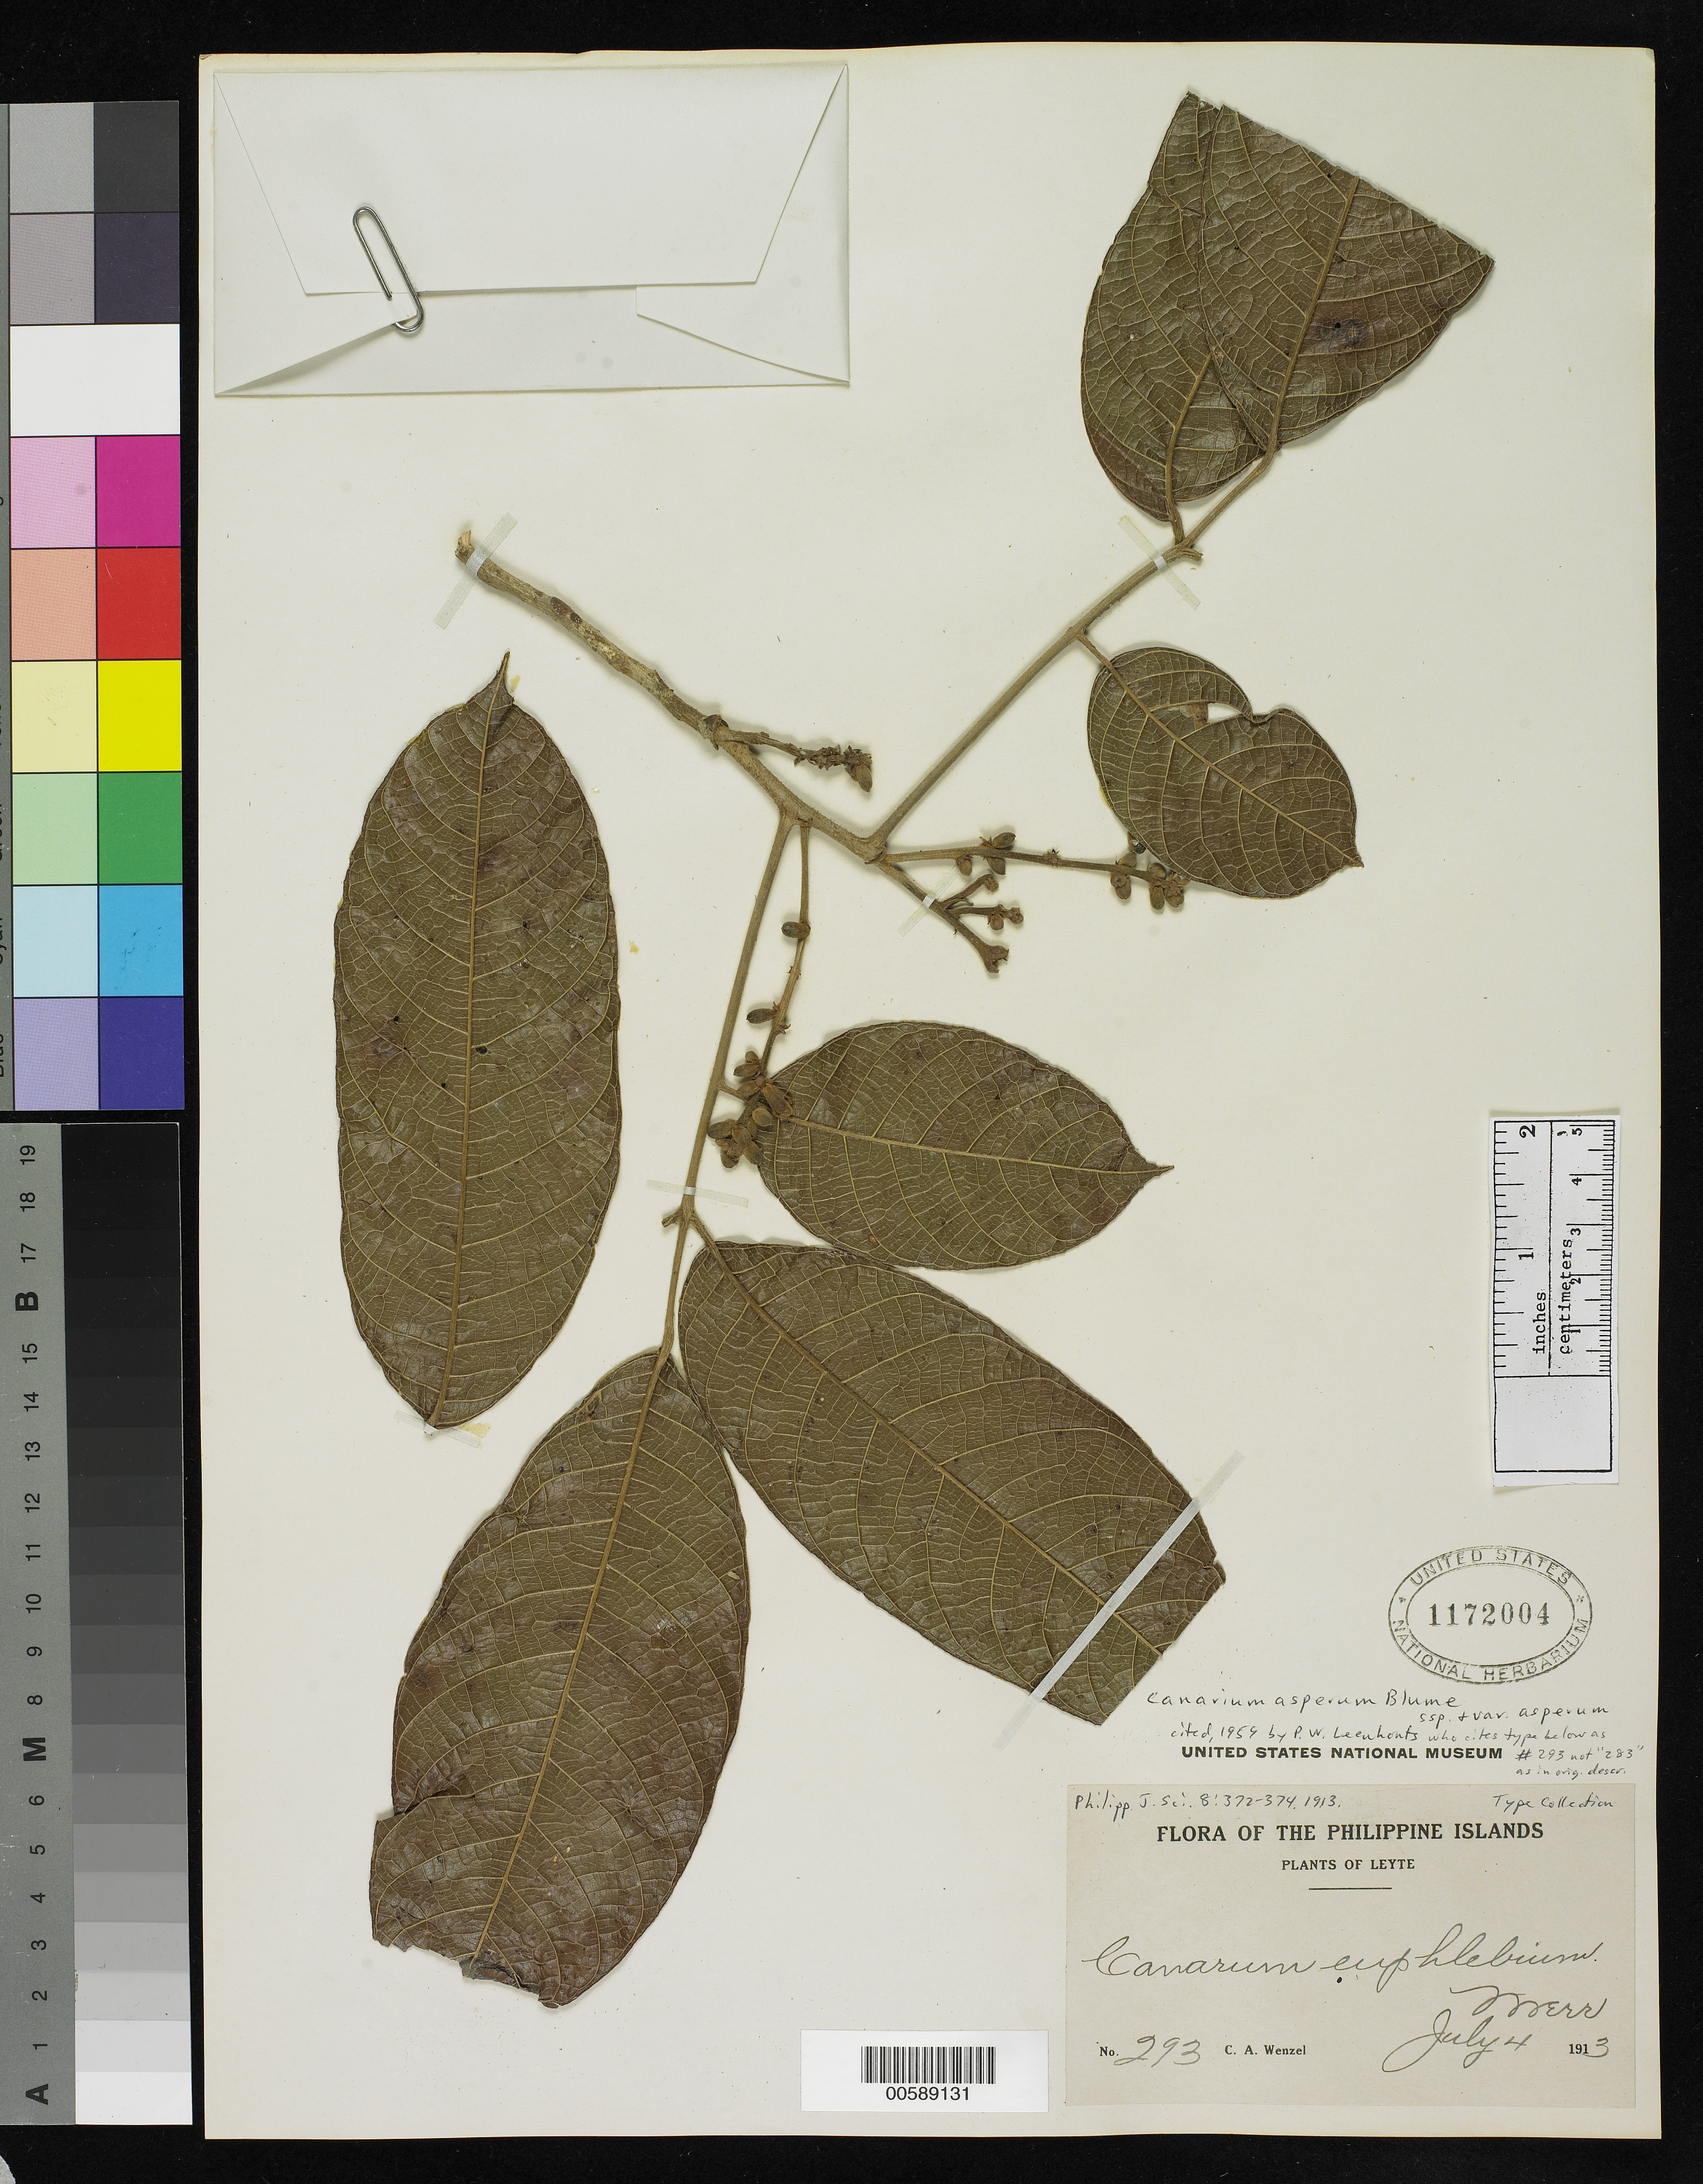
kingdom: Plantae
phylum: Tracheophyta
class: Magnoliopsida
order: Sapindales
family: Burseraceae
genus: Canarium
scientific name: Canarium euphlebium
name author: Merr.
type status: Type Collection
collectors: C. Wenzel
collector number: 293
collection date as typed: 04 Jul 1913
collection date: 1913-07-04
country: Philippines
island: Leyte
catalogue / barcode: US 1172004